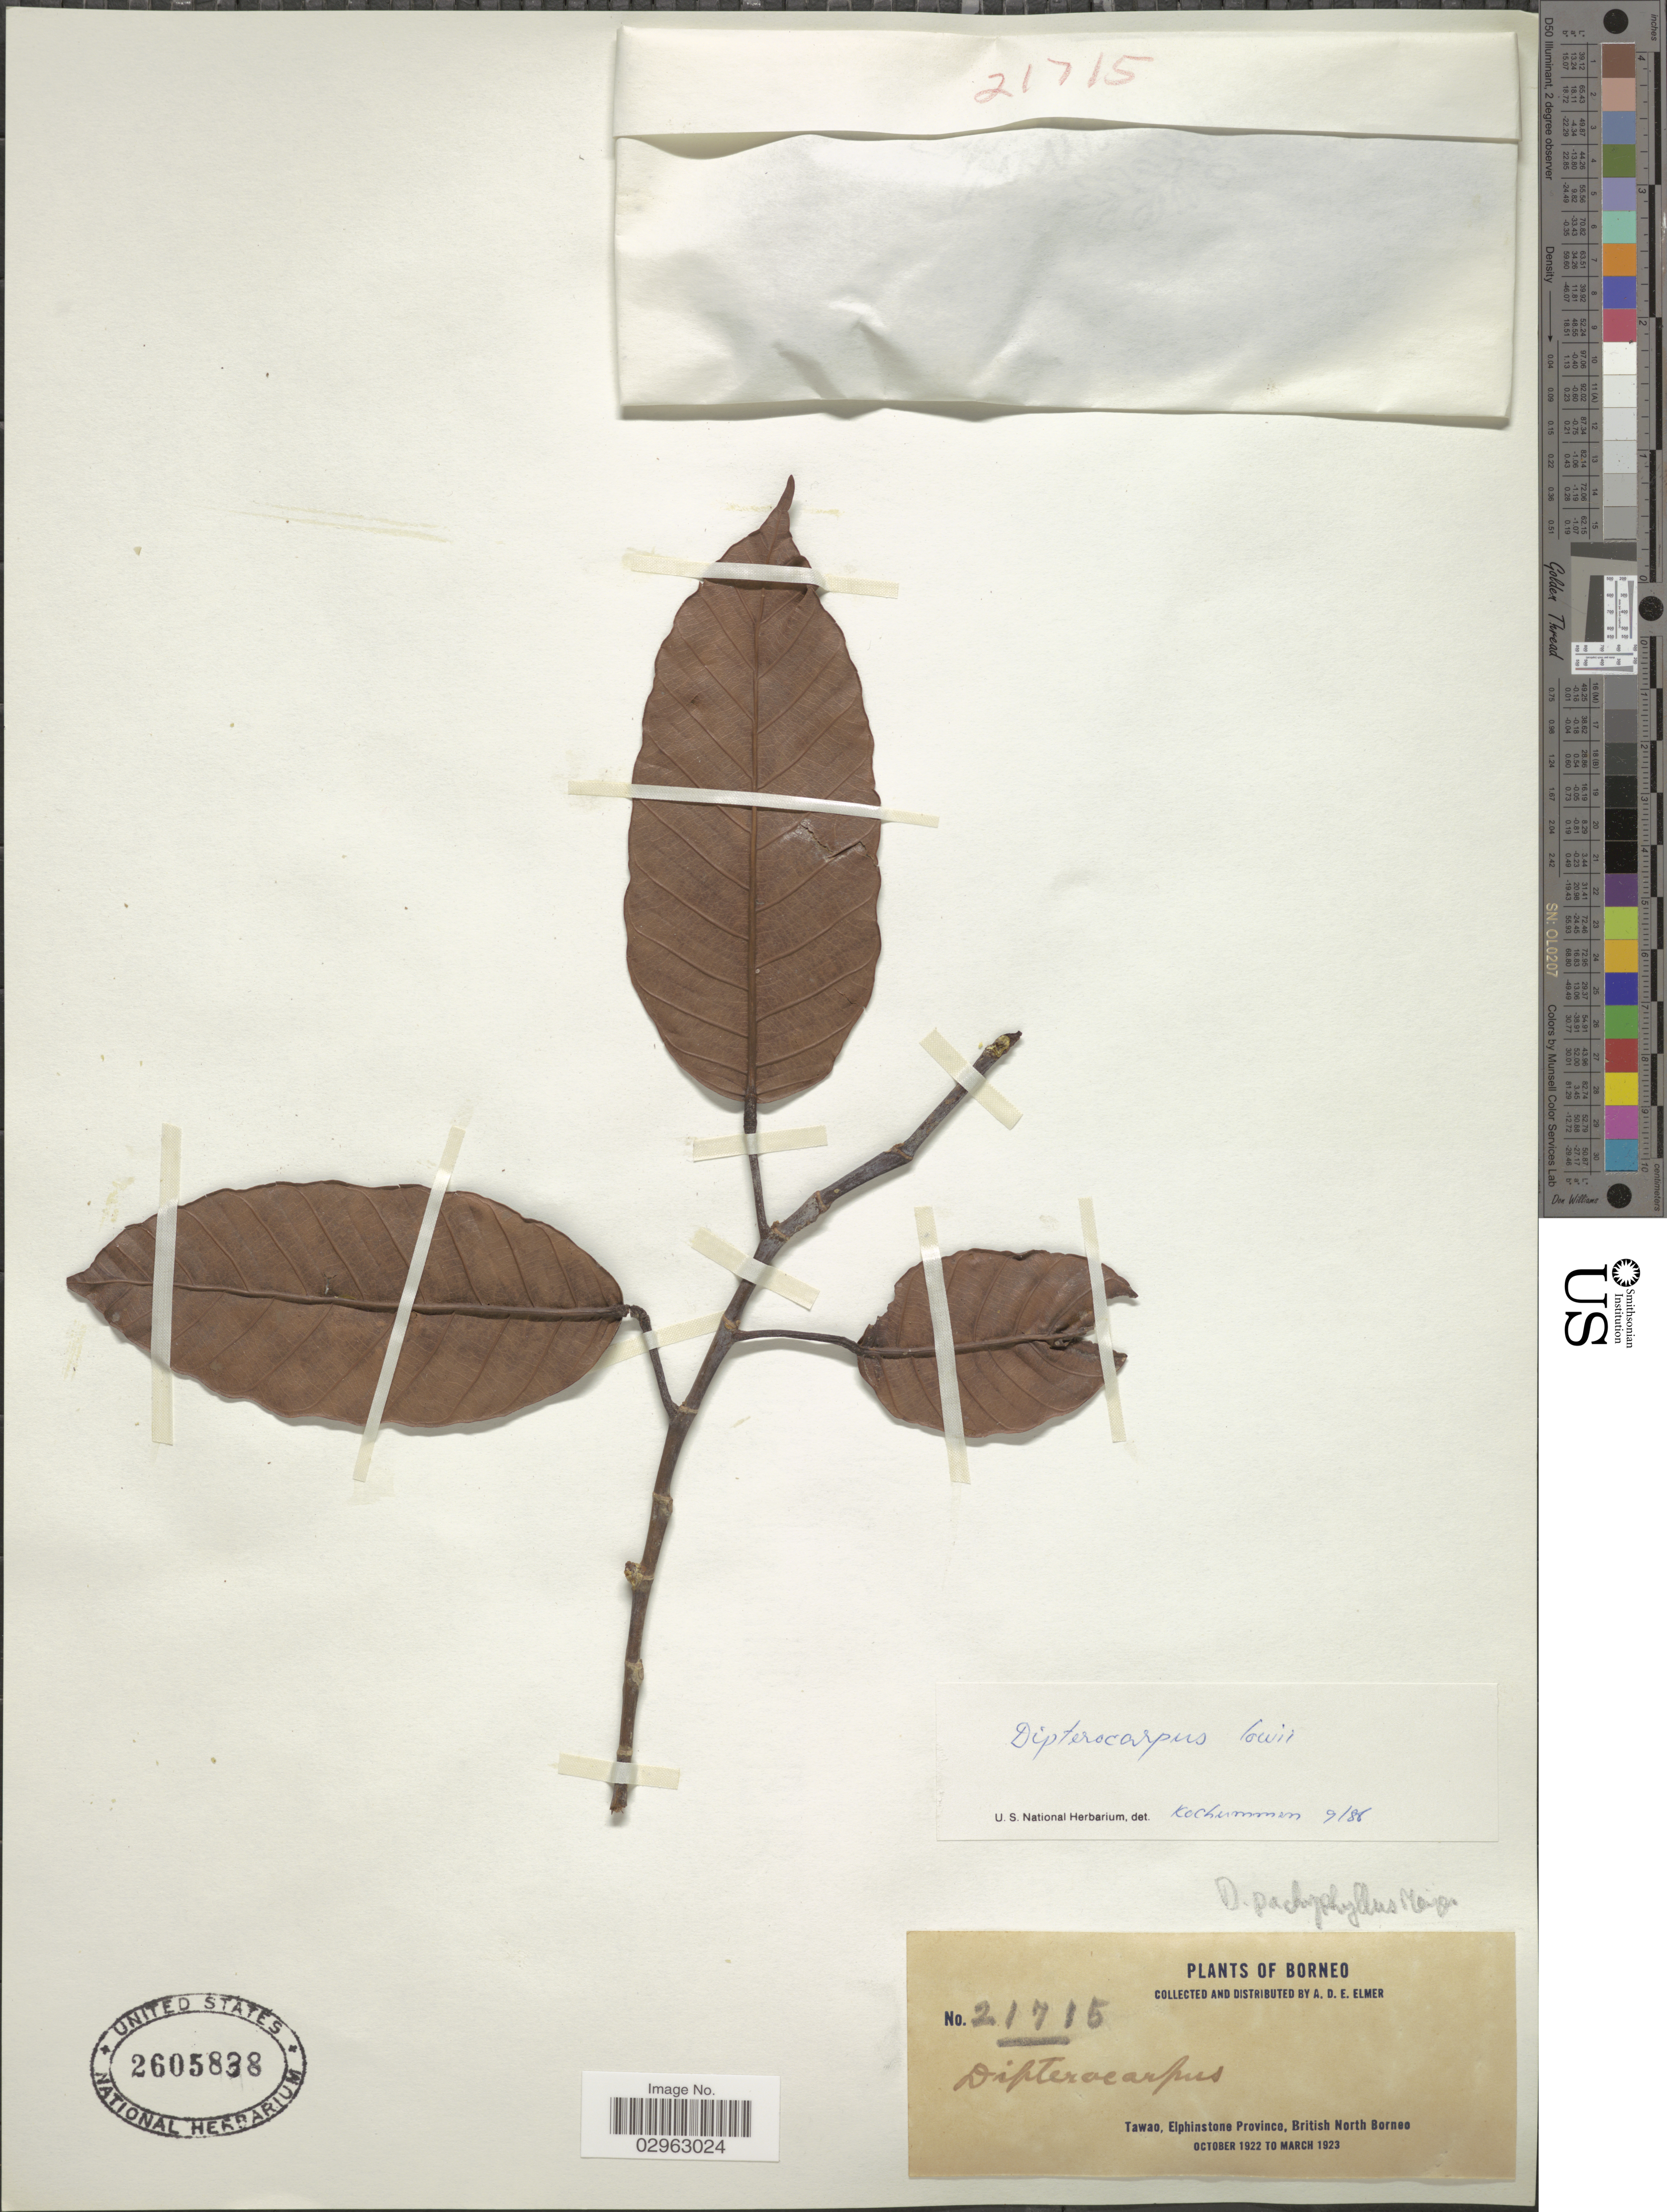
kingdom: Plantae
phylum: Tracheophyta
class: Magnoliopsida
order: Malvales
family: Dipterocarpaceae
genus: Dipterocarpus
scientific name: Dipterocarpus lowii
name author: Hook. f.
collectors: A. D. E. Elmer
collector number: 21715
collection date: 1922-10/1923-03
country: Malaysia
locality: Borneo. Tawao, Elphinstone Province, British North Borneo.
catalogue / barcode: US 2605838